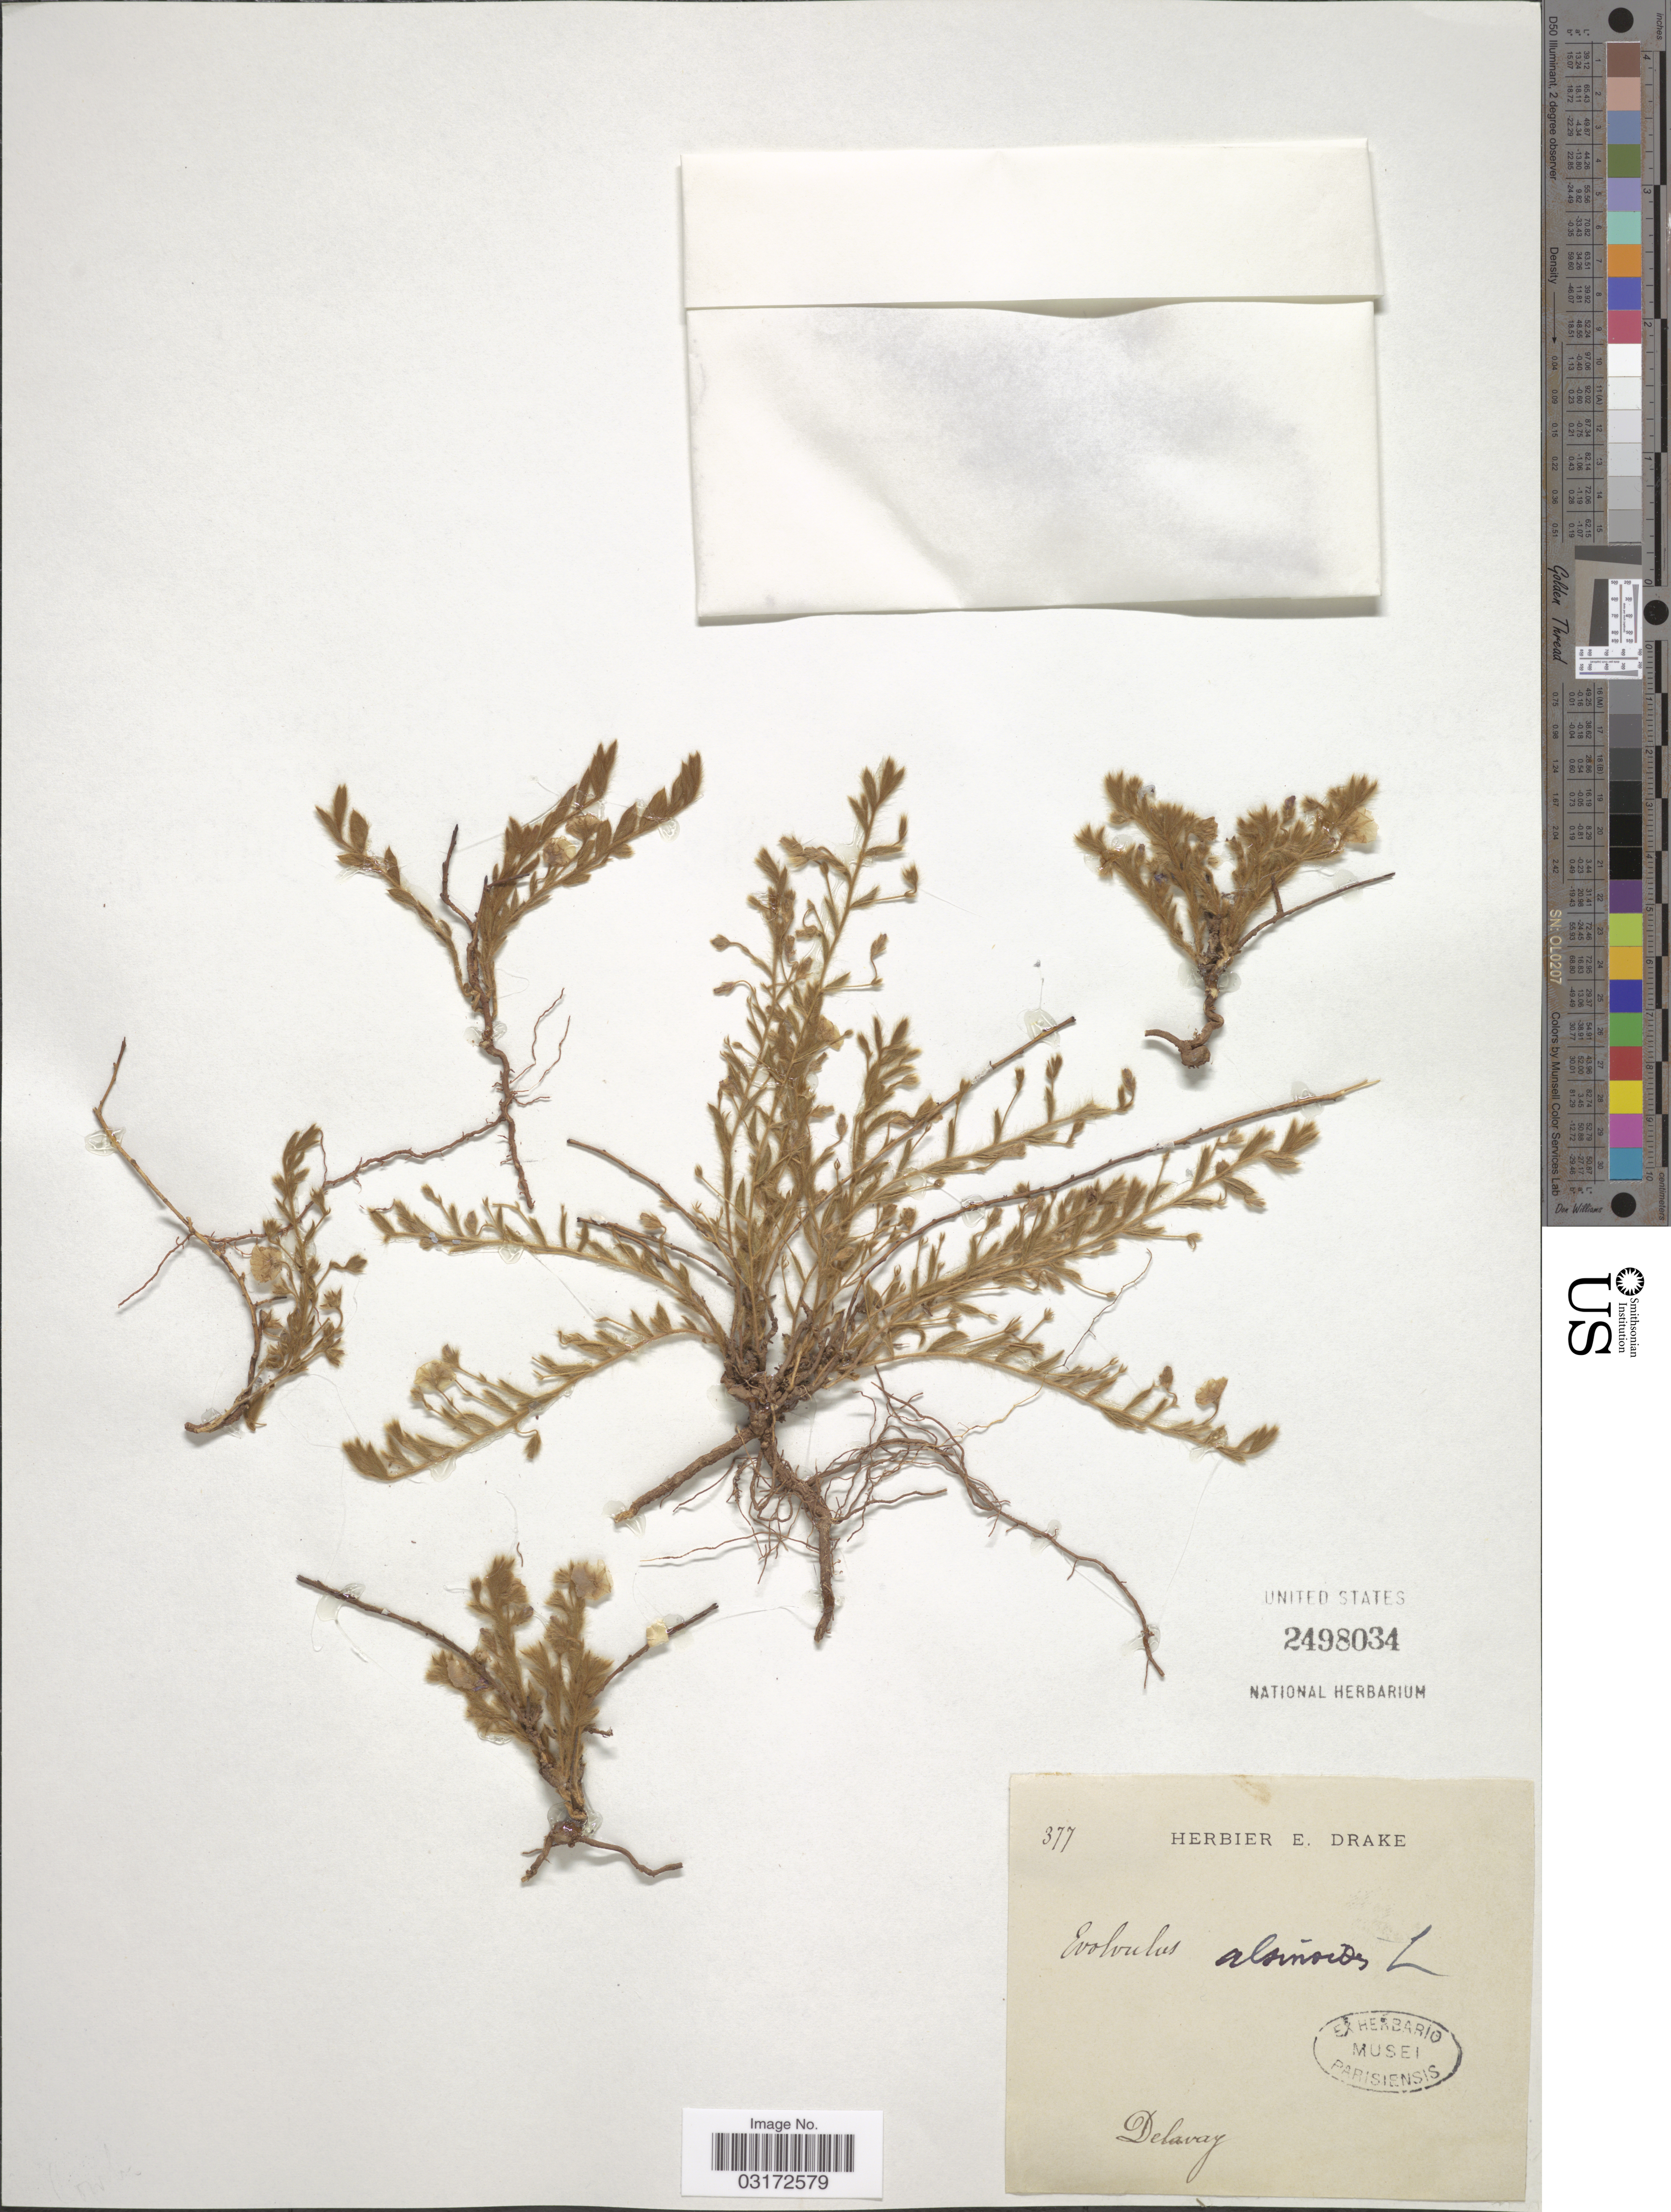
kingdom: Plantae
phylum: Tracheophyta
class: Magnoliopsida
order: Solanales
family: Convolvulaceae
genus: Evolvulus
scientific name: Evolvulus alsinoides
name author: (L.) L.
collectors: Delavay, --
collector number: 377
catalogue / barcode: US 2498034